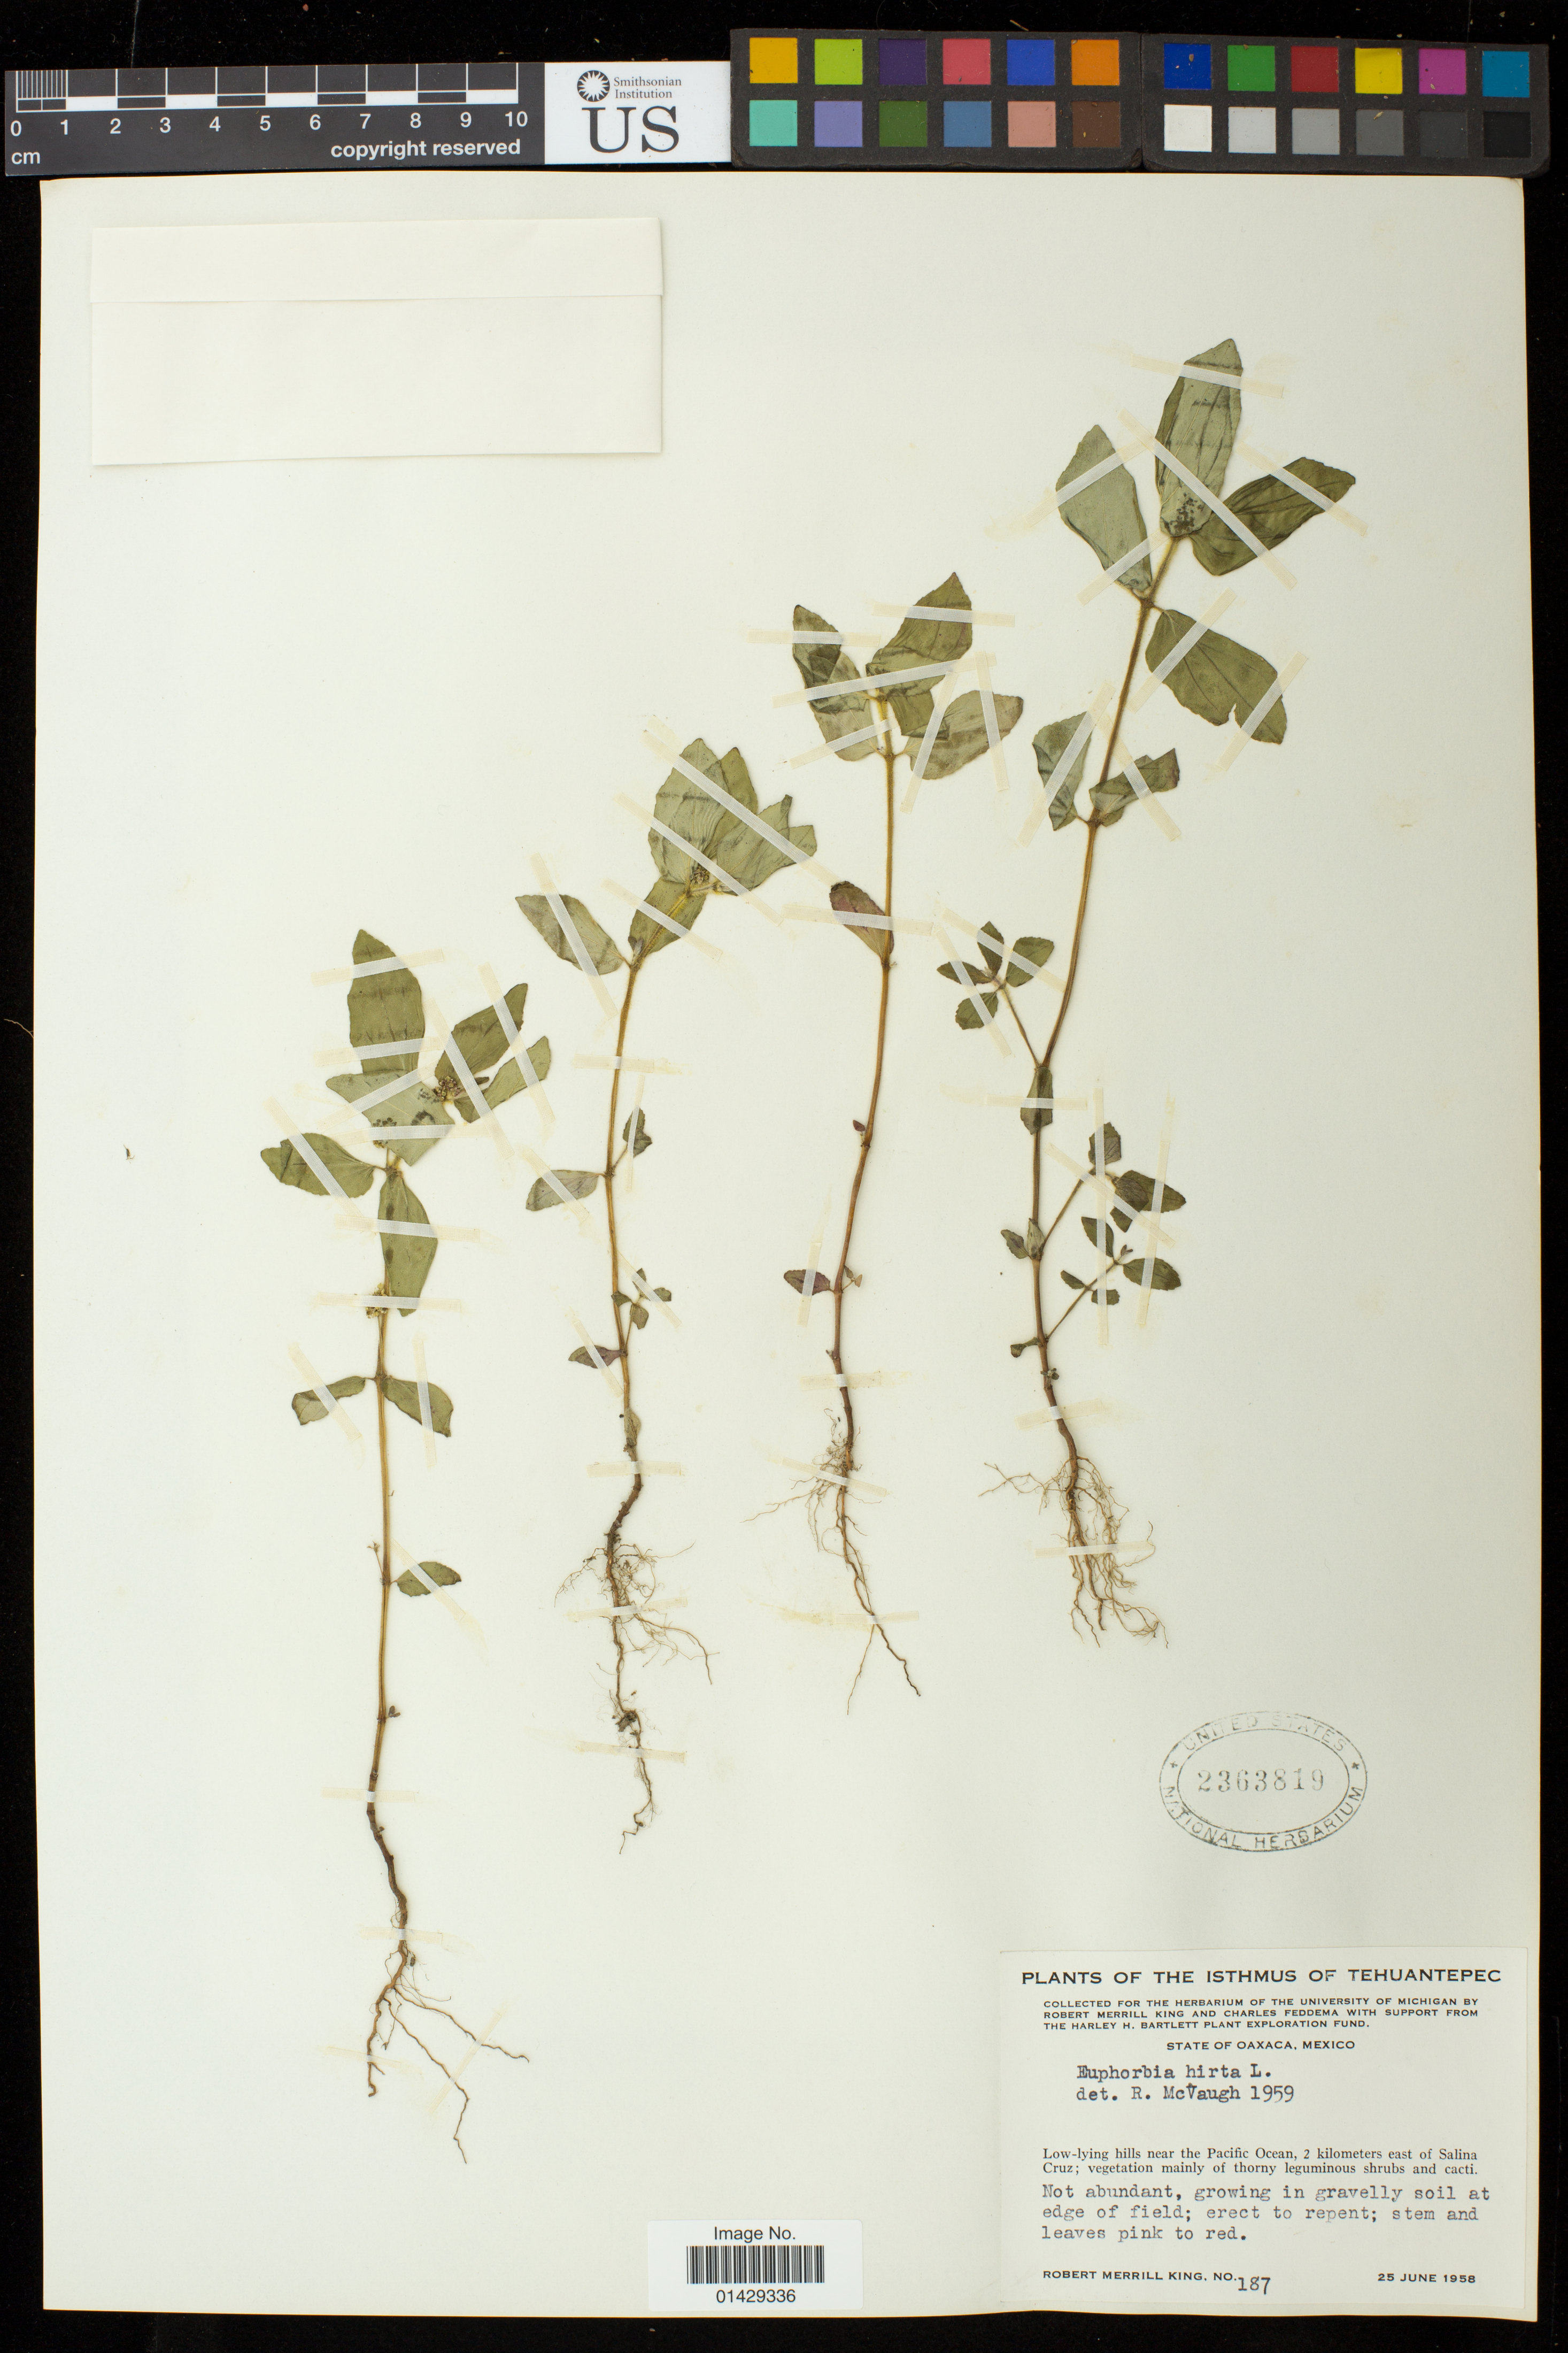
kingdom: Plantae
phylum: Tracheophyta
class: Magnoliopsida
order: Malpighiales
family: Euphorbiaceae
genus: Euphorbia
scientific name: Euphorbia hirta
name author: L.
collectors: R. M. King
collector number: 187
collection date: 1958-06-25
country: Mexico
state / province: Oaxaca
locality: Low-lying hills near the Pacific Ocean, 2 kilometers east of Salina Cruz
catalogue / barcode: US 2363819